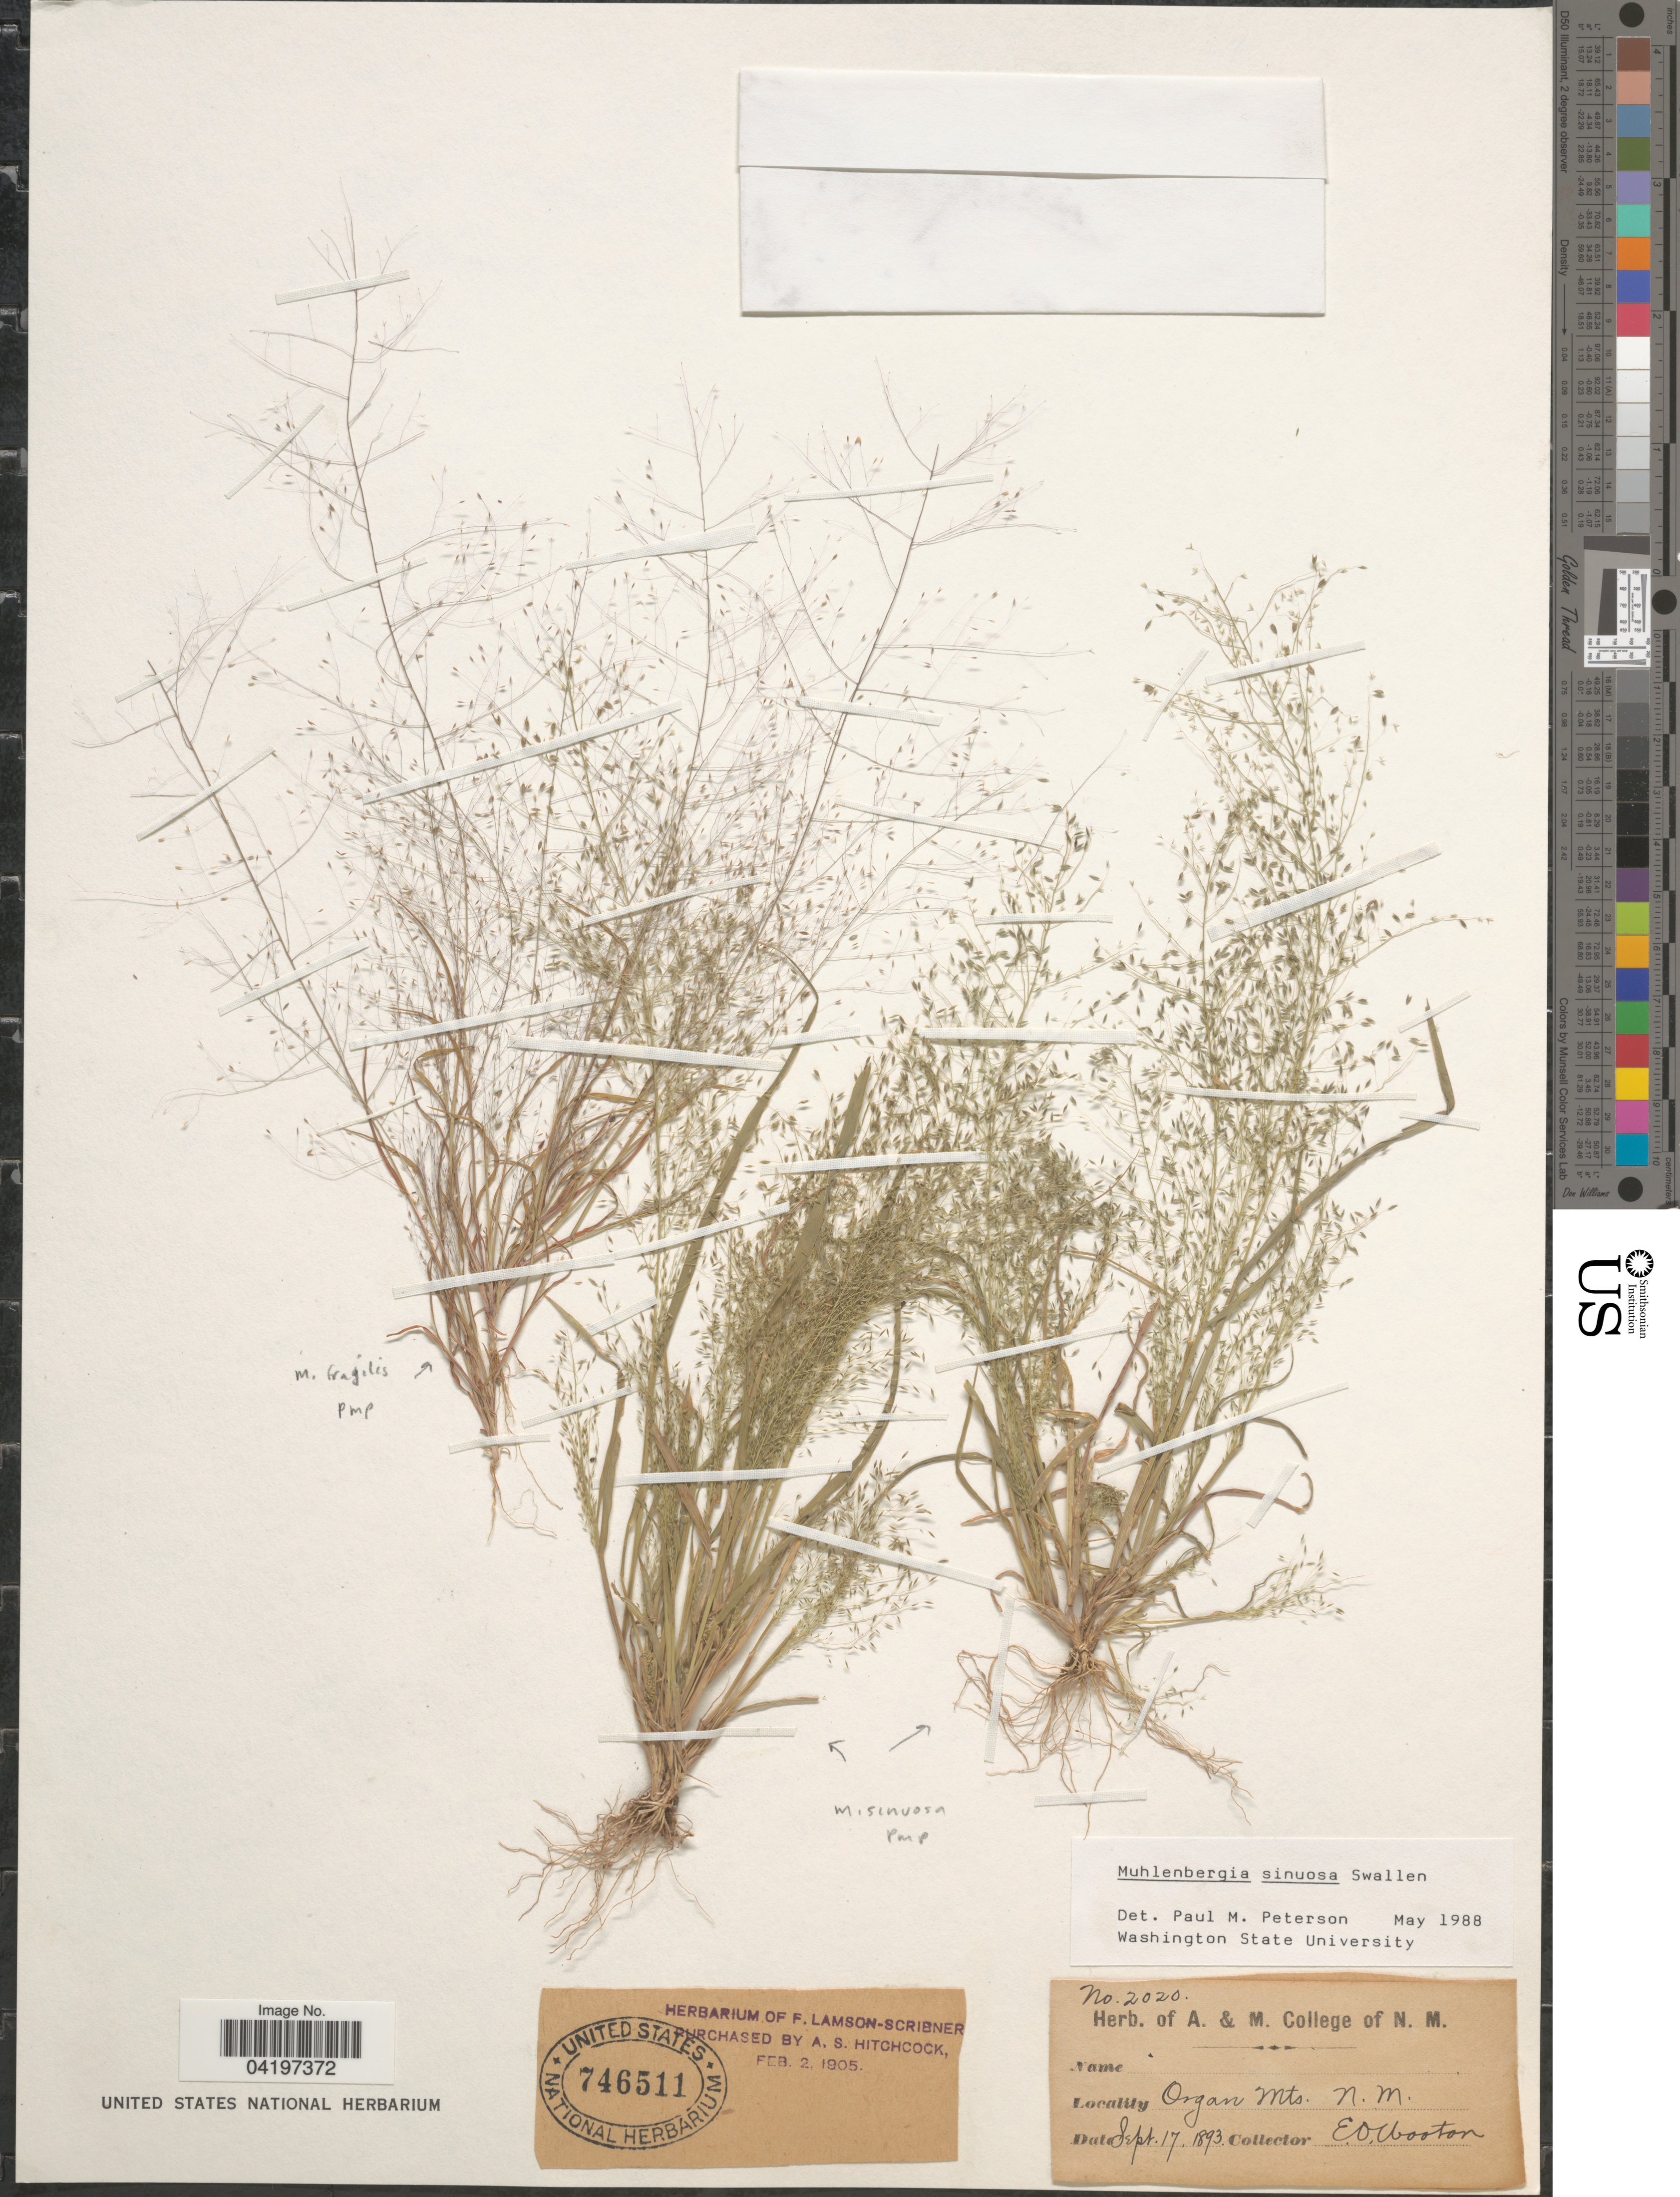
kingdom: Plantae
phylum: Tracheophyta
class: Liliopsida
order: Poales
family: Poaceae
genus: Muhlenbergia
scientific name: Muhlenbergia sinuosa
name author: Swallen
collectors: E. O. Wooton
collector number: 2020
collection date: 1893-09-17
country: United States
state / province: New Mexico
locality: Organ Mts.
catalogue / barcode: US 746511